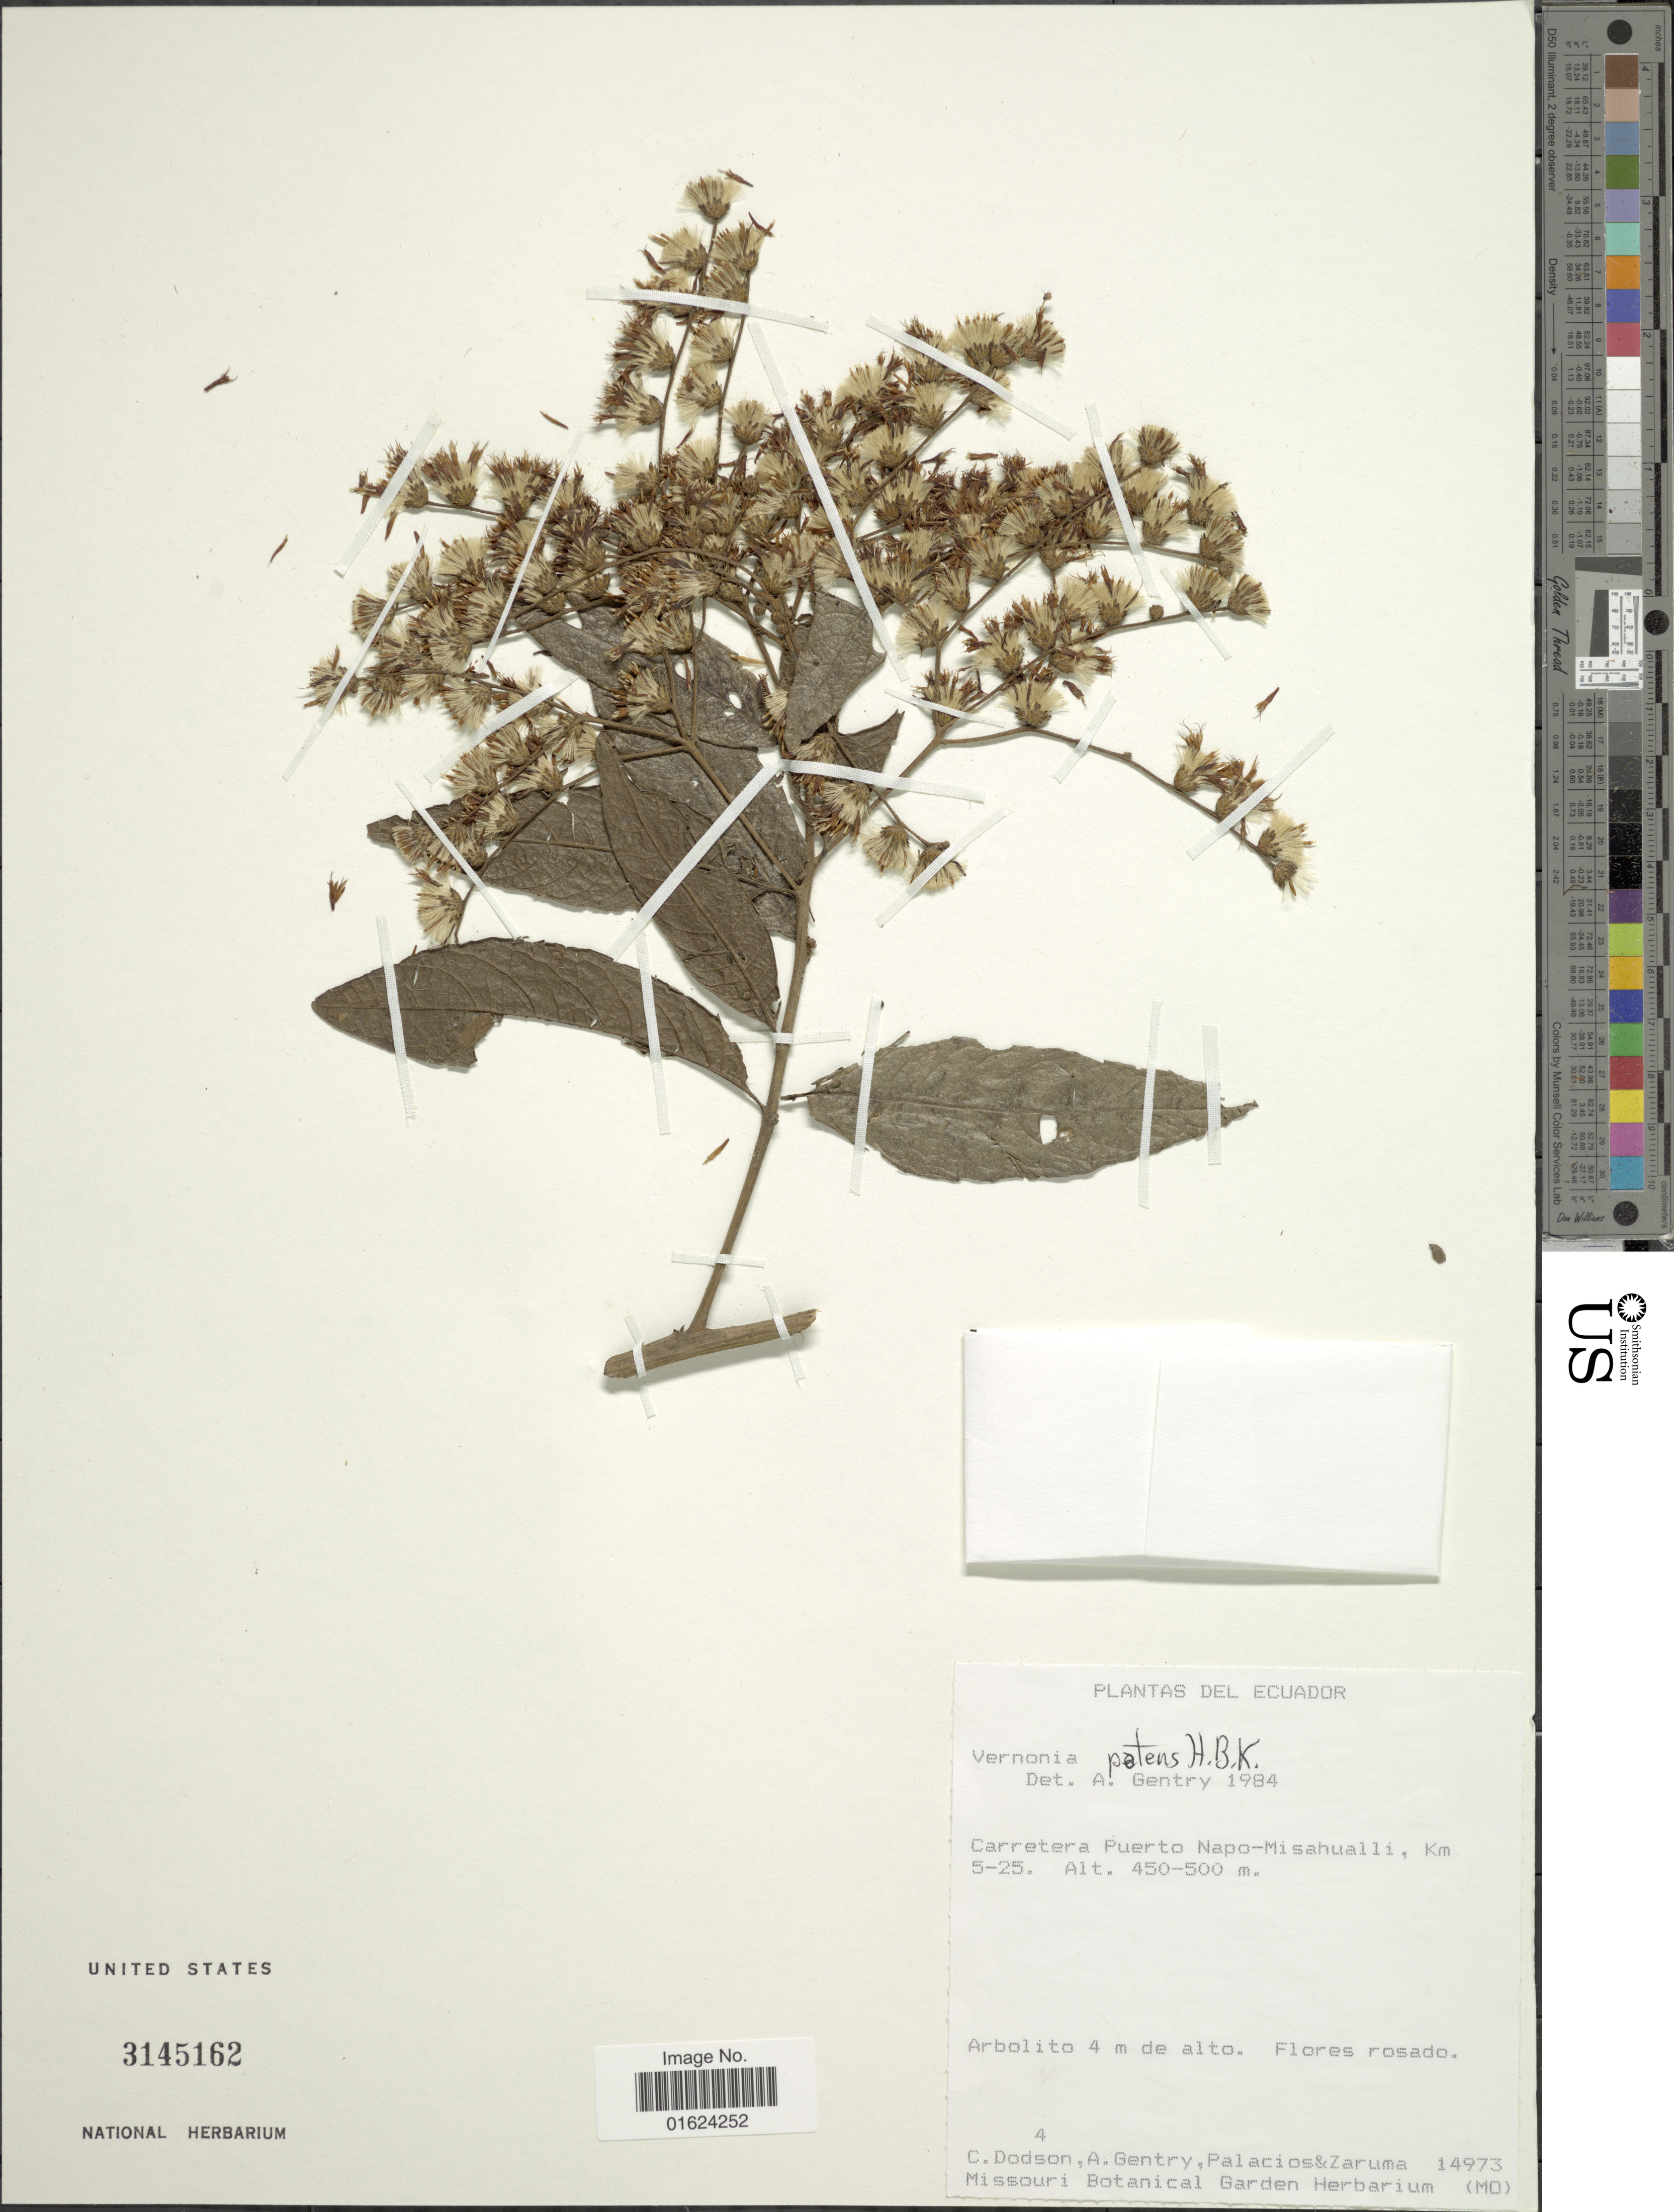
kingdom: Plantae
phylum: Tracheophyta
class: Magnoliopsida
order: Asterales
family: Asteraceae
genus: Vernonanthura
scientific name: Vernonanthura patens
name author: (Kunth) H. Rob.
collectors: C. Dodson, A. H. Gentry, Palacios, -- & -. Zaruma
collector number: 14973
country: Ecuador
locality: Carretera Puerto Napo-Misahualli, km 5-25.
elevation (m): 450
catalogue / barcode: US 3145162